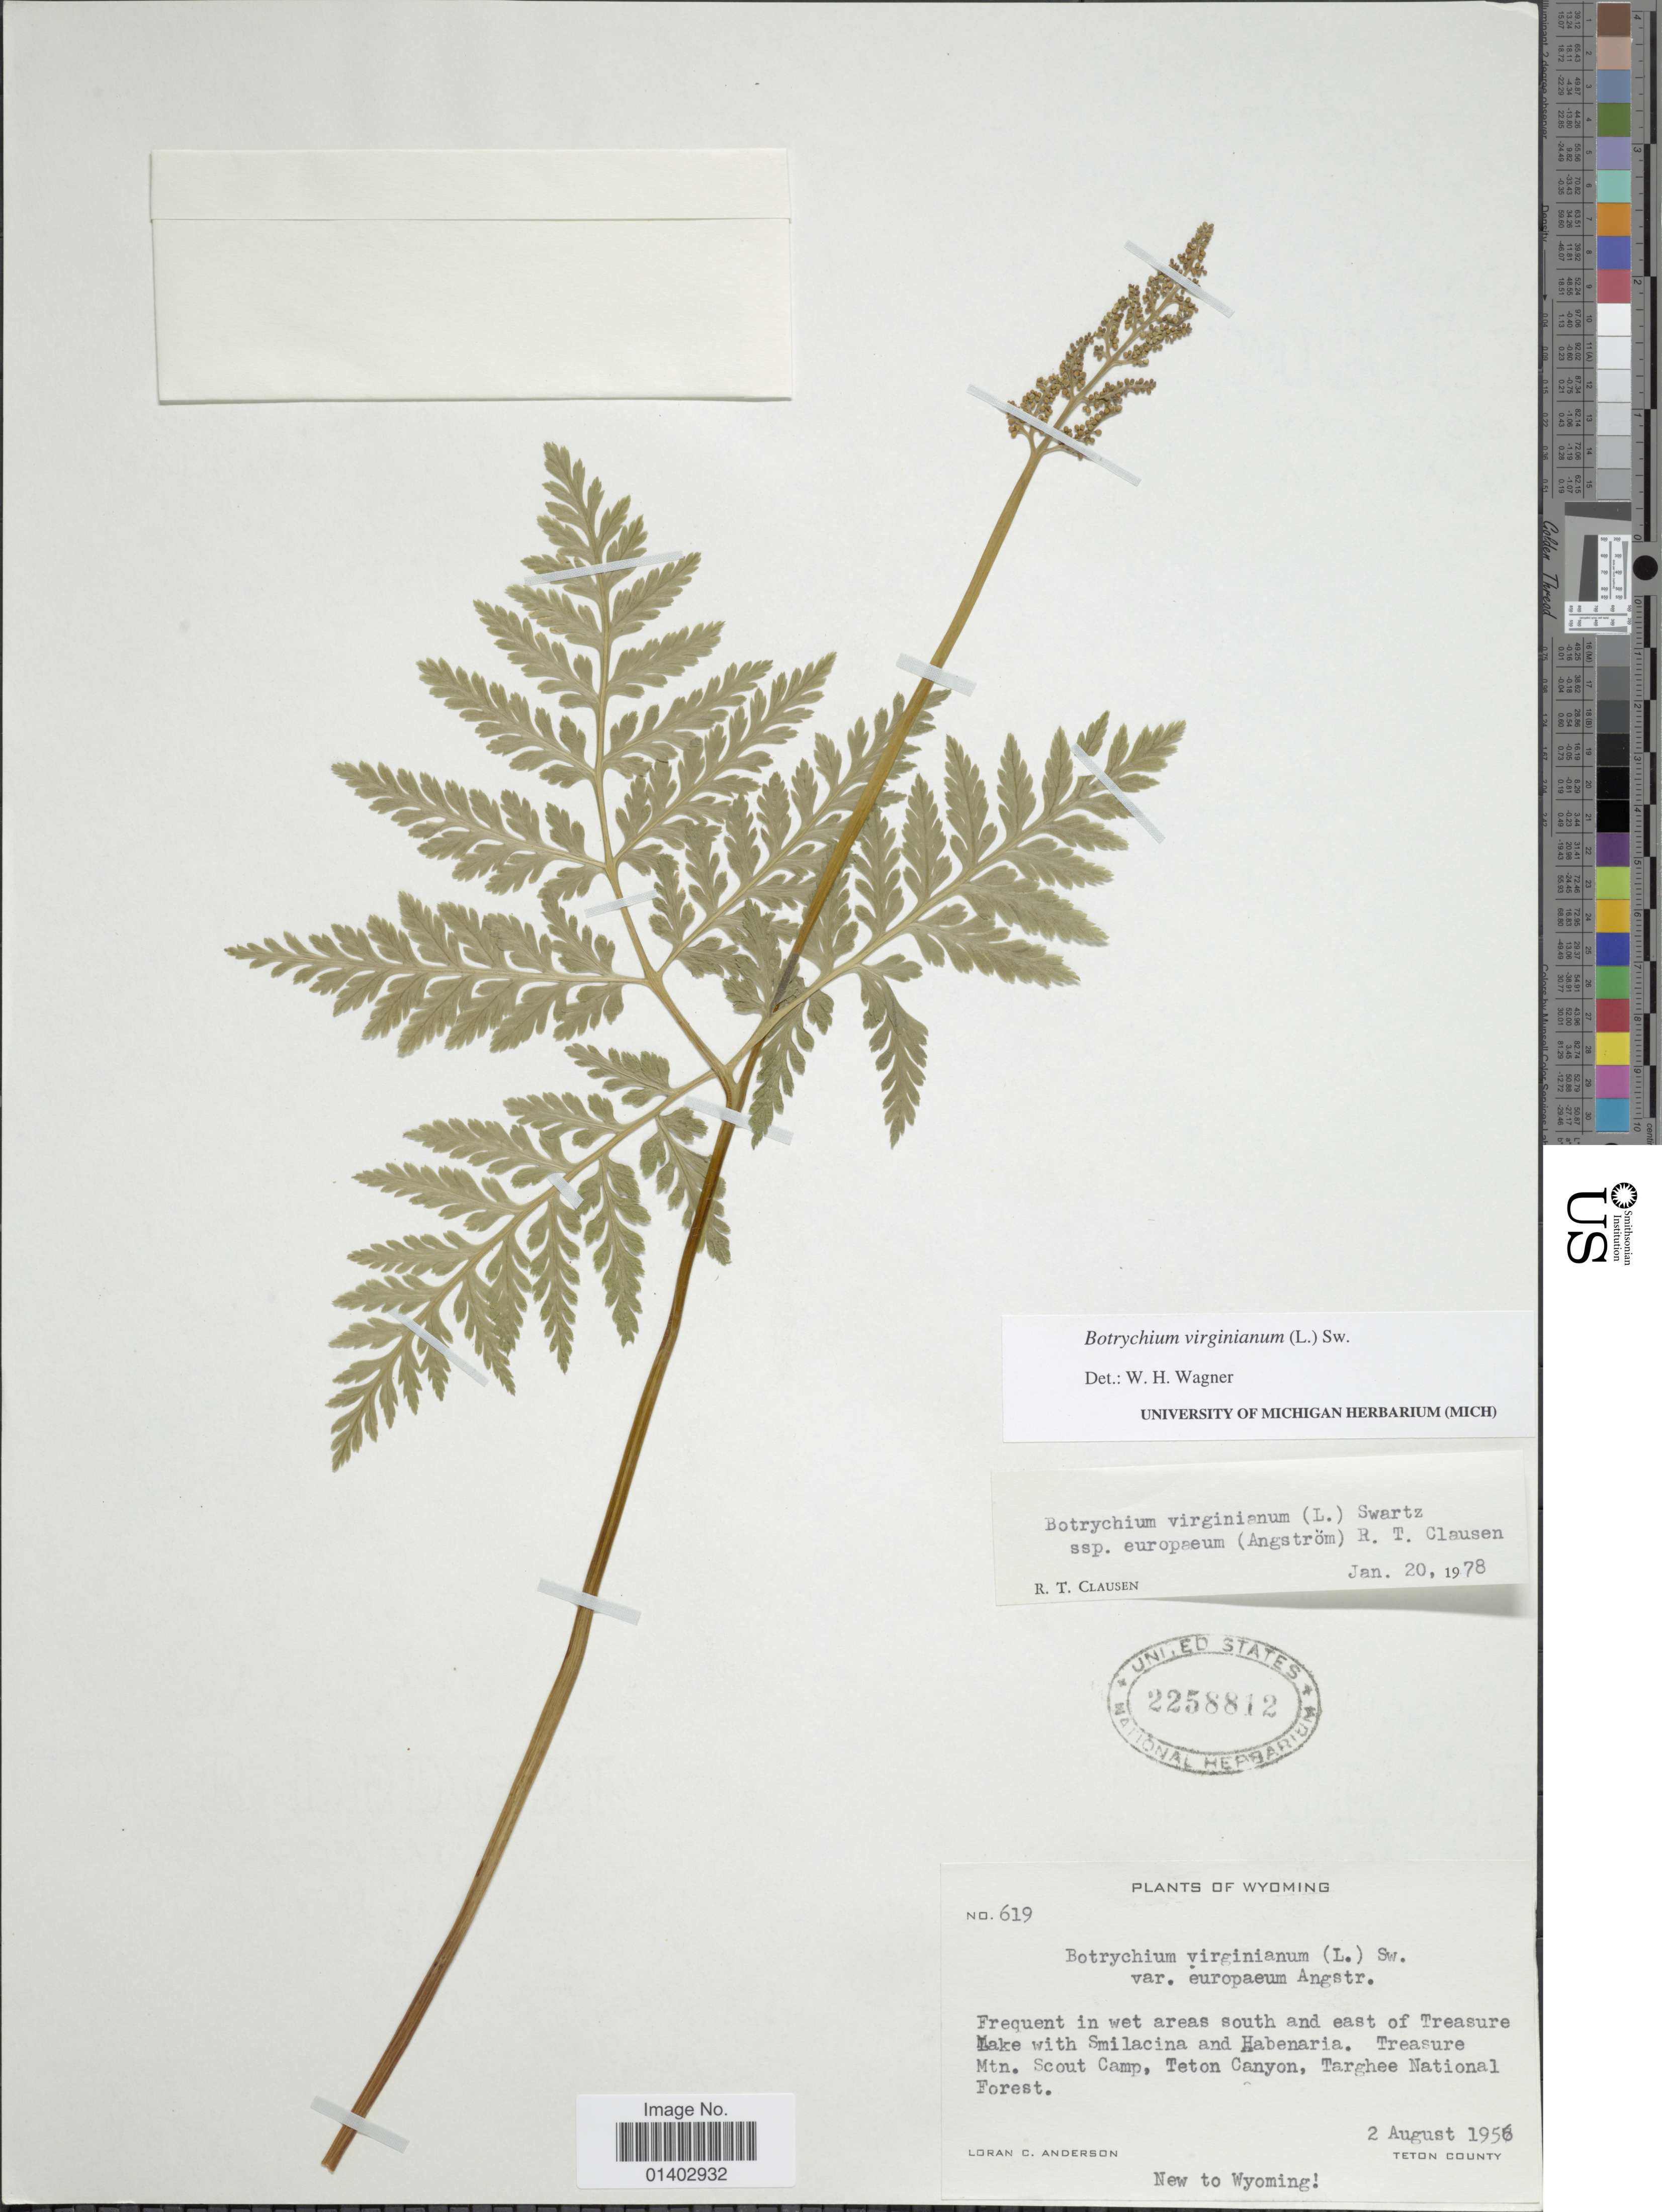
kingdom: Plantae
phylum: Tracheophyta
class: Polypodiopsida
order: Ophioglossales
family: Ophioglossaceae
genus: Botrychium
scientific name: Botrychium virginianum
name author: (L.) Sw.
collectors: L. C. Anderson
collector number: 619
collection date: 1956-08-02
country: United States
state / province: Wyoming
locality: Frequent in wet areas south and east of Treasure Make with Smilacina and Habenaria. Treasure Mtsn. Scout Camp, Teton Canyon, Targhee National Forest, teton County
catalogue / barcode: US 2258812